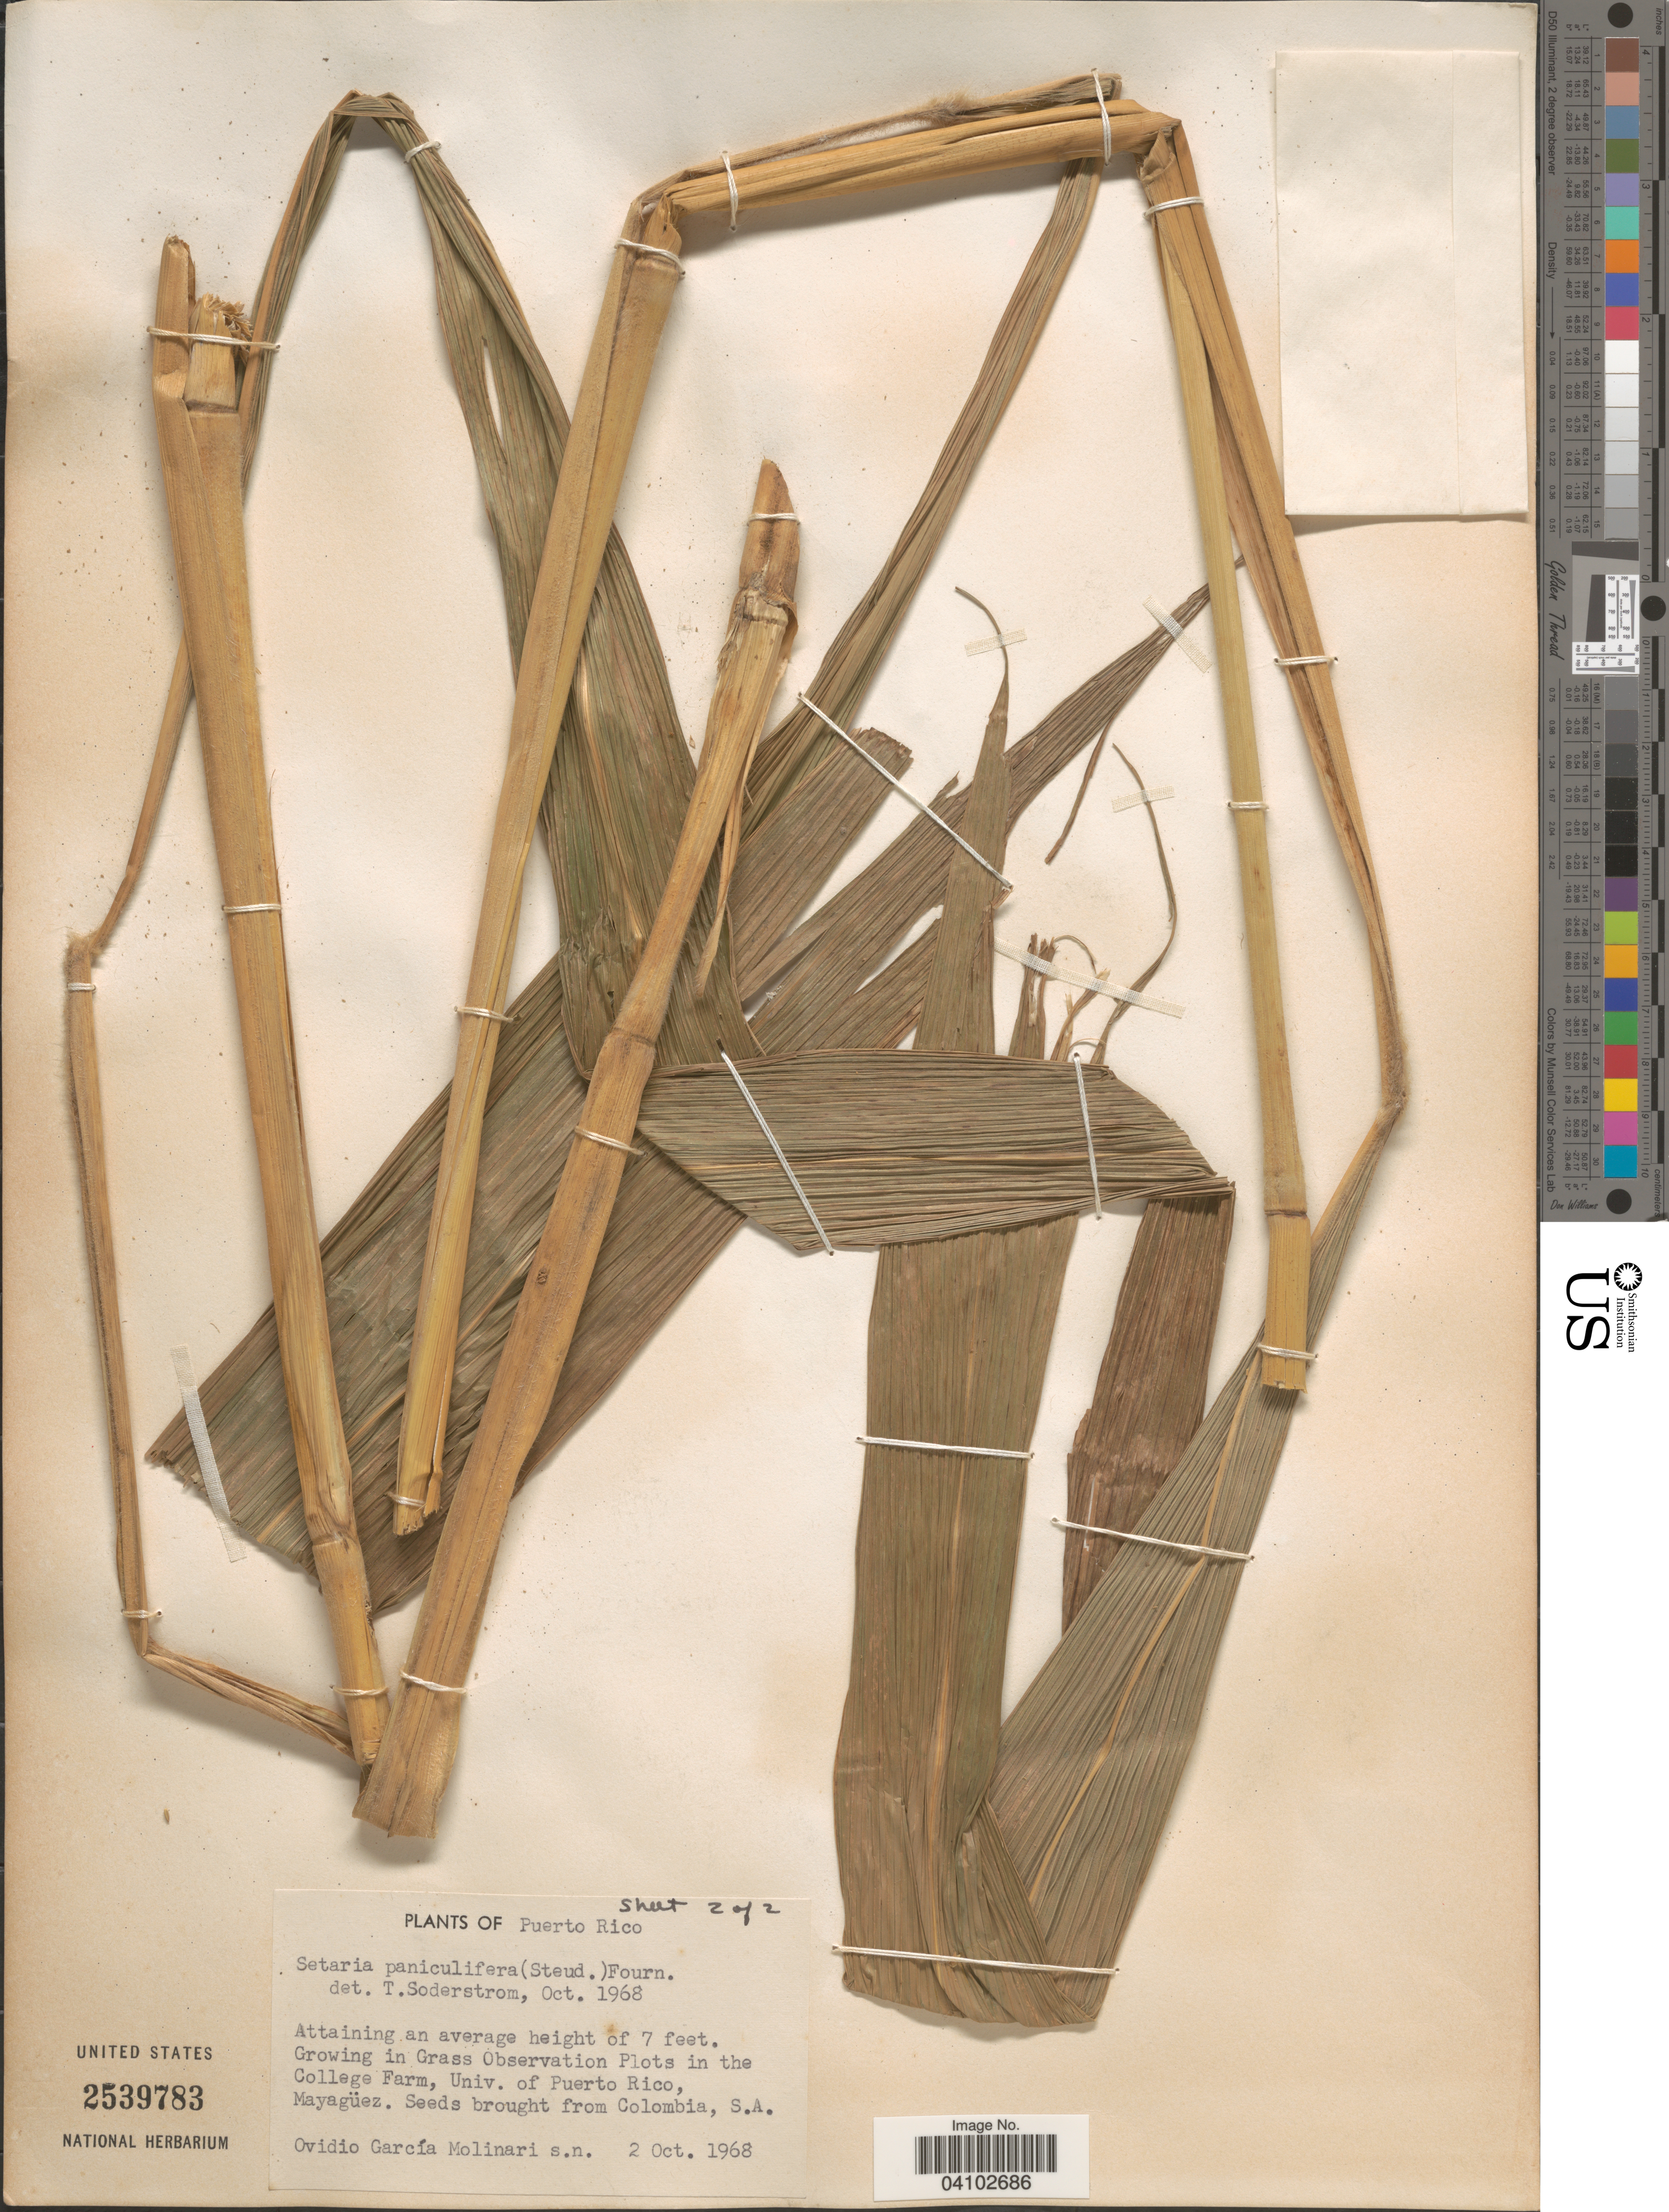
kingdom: Plantae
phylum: Tracheophyta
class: Liliopsida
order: Poales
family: Poaceae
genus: Setaria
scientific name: Setaria palmifolia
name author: (J. Koenig) Stapf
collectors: O. García-Molinari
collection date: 1968-10-02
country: Puerto Rico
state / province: Mayagüez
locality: Grass Observation Plots in the College Farm, Univ. of Puerto Rico.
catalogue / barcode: US 2539783